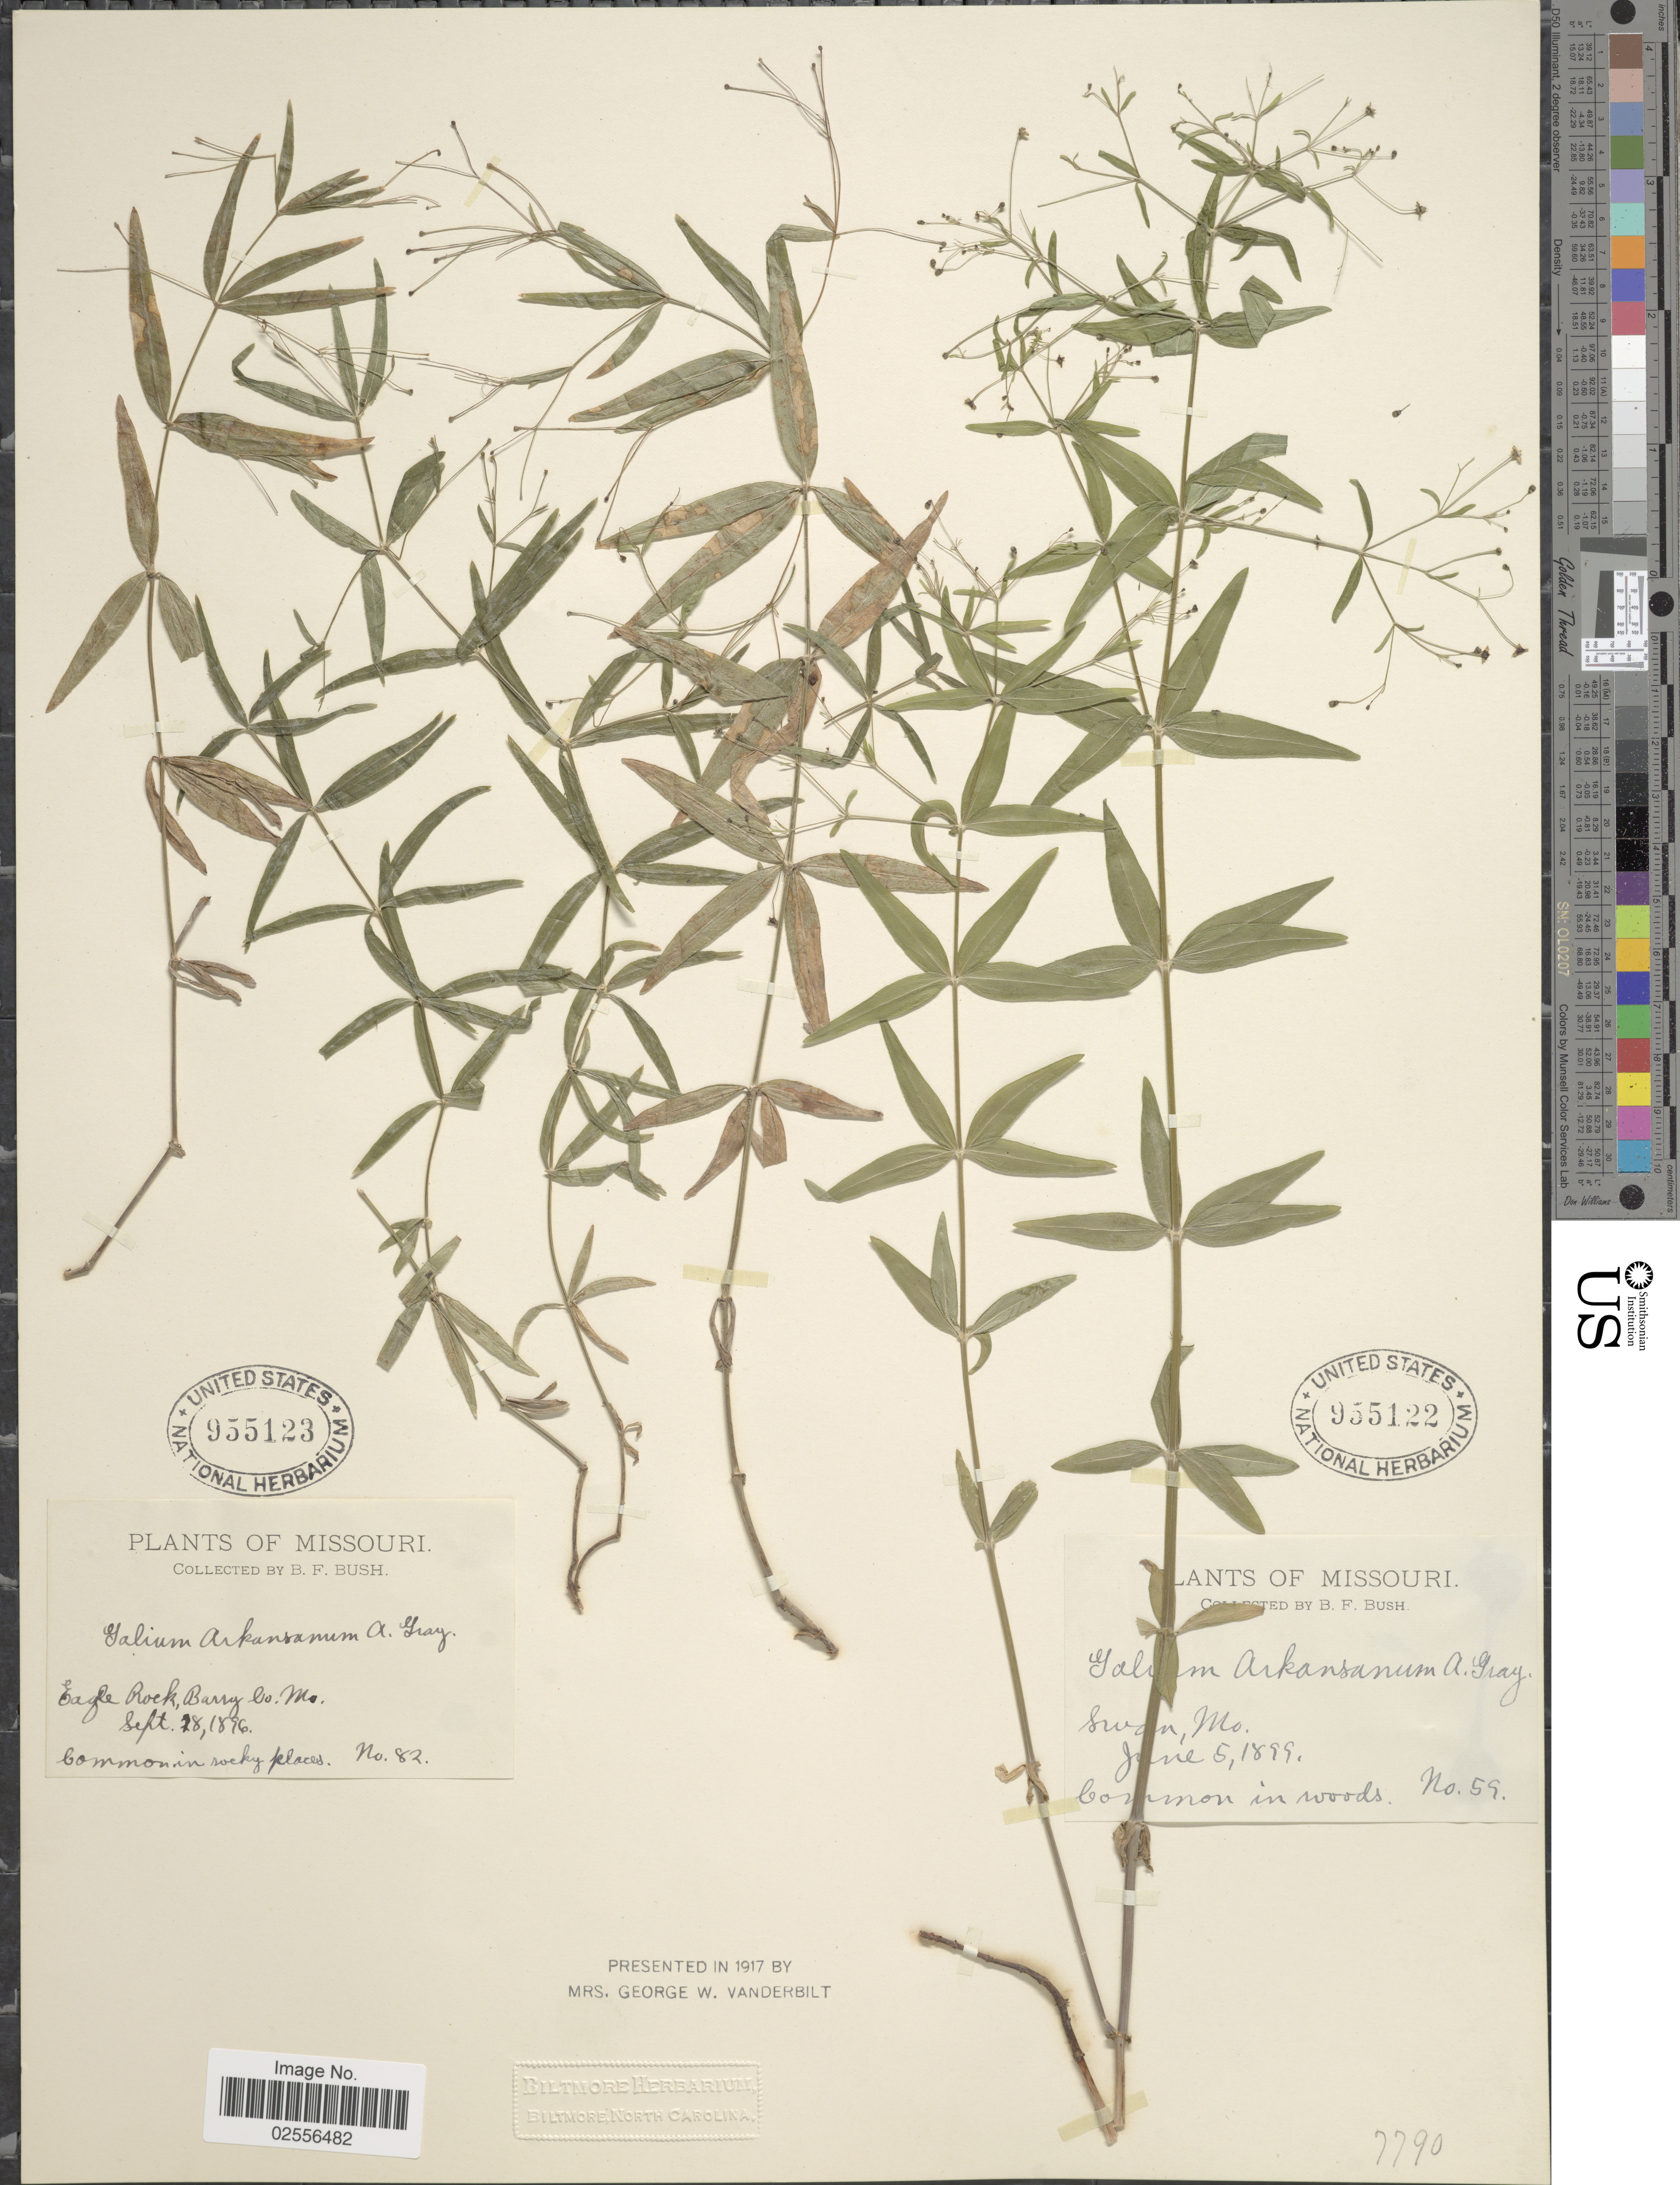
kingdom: Plantae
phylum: Tracheophyta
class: Magnoliopsida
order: Gentianales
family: Rubiaceae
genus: Galium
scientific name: Galium arkansanum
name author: A. Gray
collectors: B. F. Bush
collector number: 59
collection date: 1899-06-05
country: United States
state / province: Missouri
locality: Swan, Mo, common in woods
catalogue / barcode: US 955122